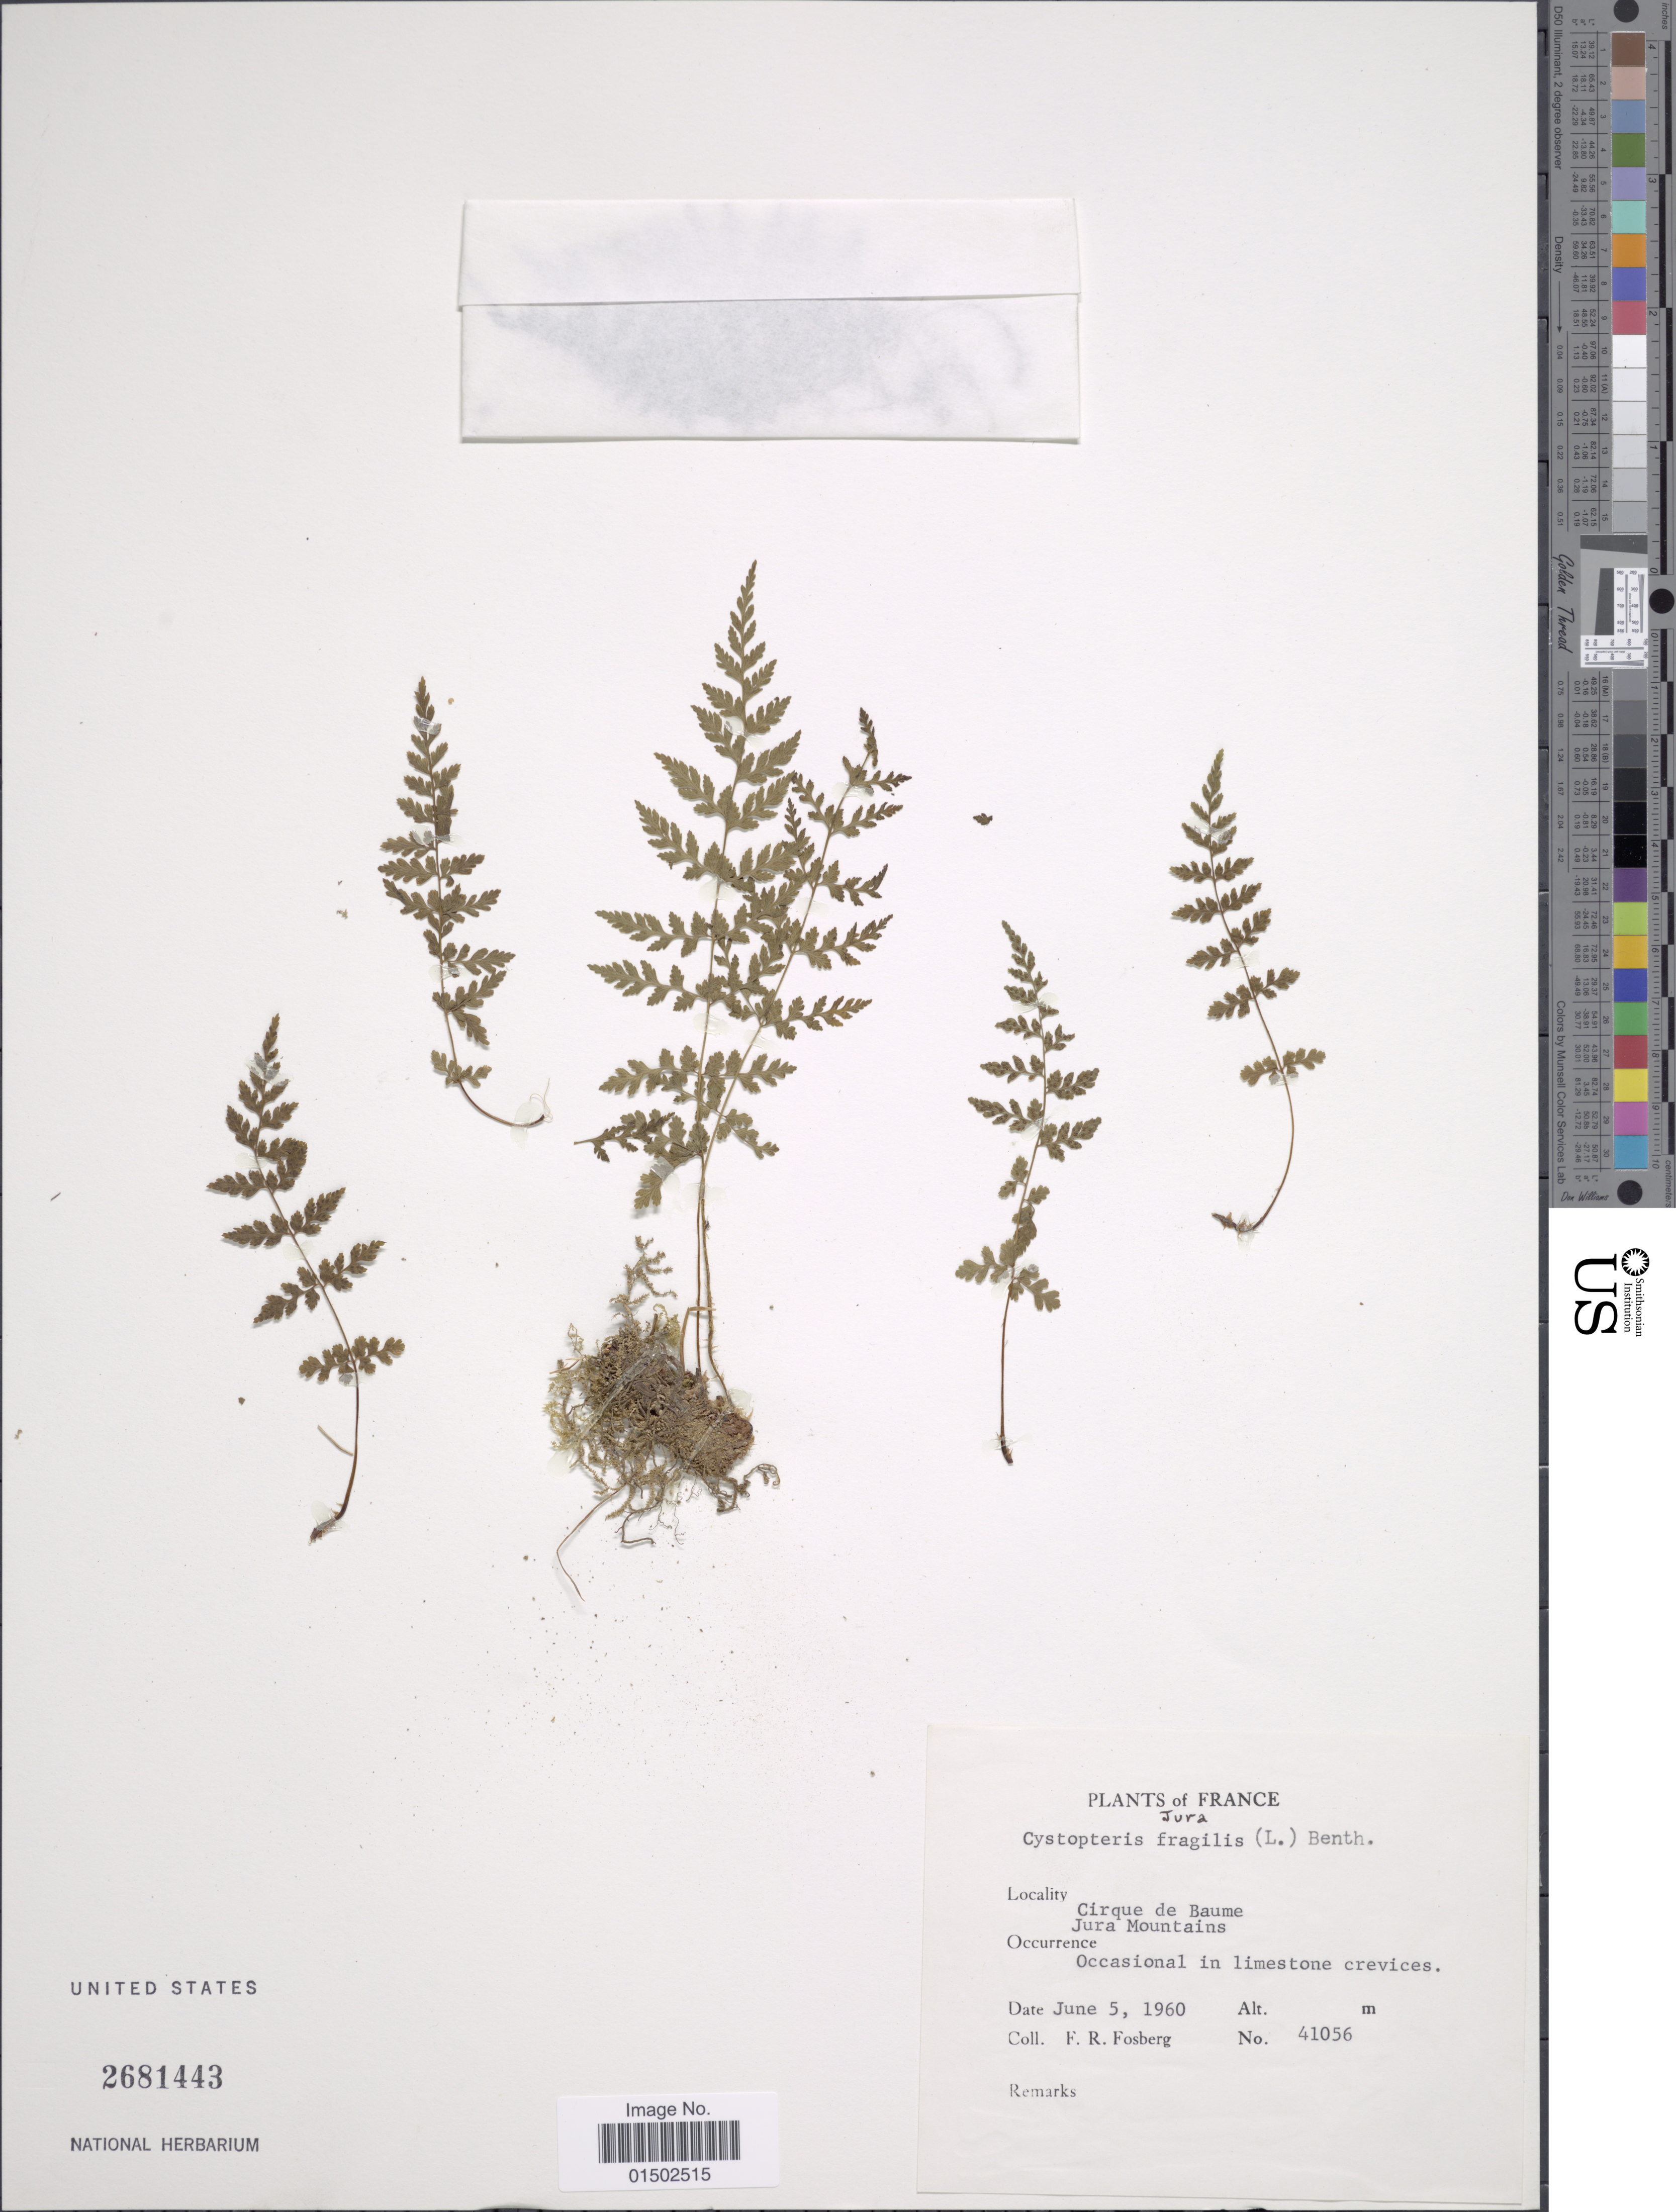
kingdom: Plantae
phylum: Tracheophyta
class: Polypodiopsida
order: Polypodiales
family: Cystopteridaceae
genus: Cystopteris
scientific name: Cystopteris fragilis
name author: (L.) Bernh.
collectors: F. R. Fosberg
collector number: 41056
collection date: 1960-06-05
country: France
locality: Jura, Cirque de Baume, Jura Mountains.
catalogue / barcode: US 2681443